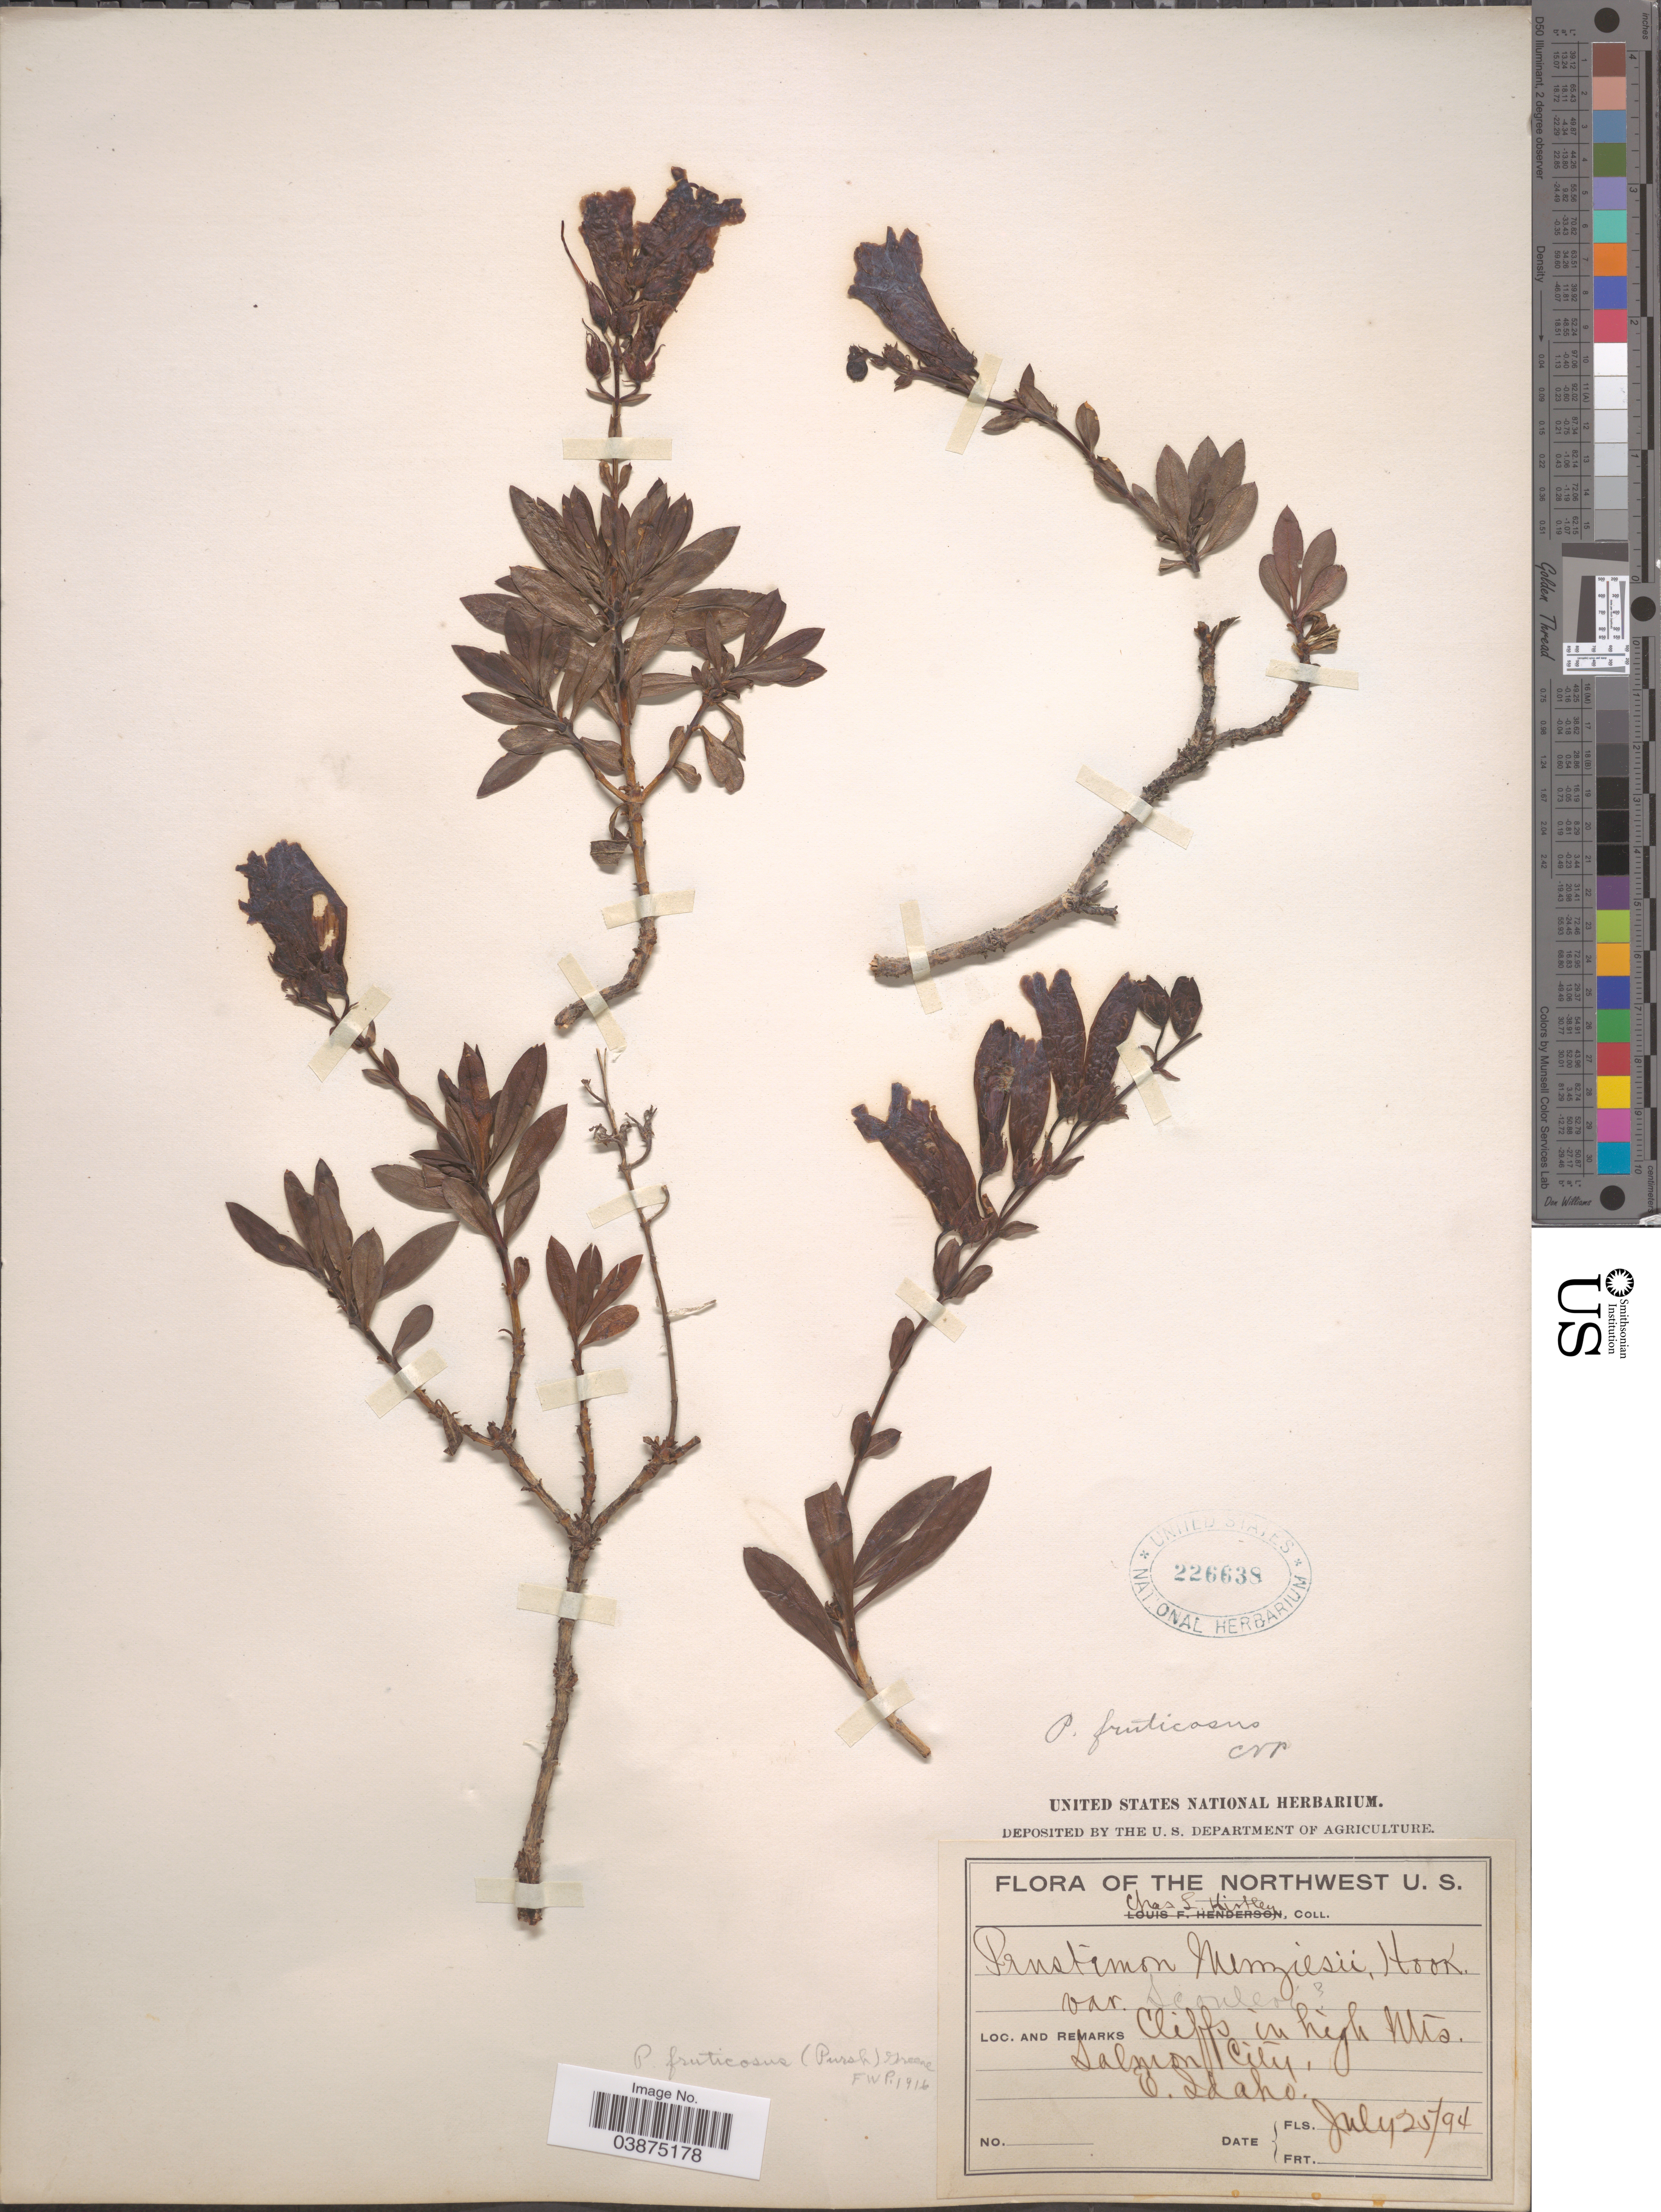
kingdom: Plantae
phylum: Tracheophyta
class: Magnoliopsida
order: Lamiales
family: Plantaginaceae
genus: Penstemon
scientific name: Penstemon fruticosus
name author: (Pursh) Greene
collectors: C. Kirtley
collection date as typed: Transcribed d/m/y: 25/7/94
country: United States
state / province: Idaho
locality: The Northwest U.S. Cliffs in high Mts. Salmon City. E. Idaho.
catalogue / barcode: US 226638